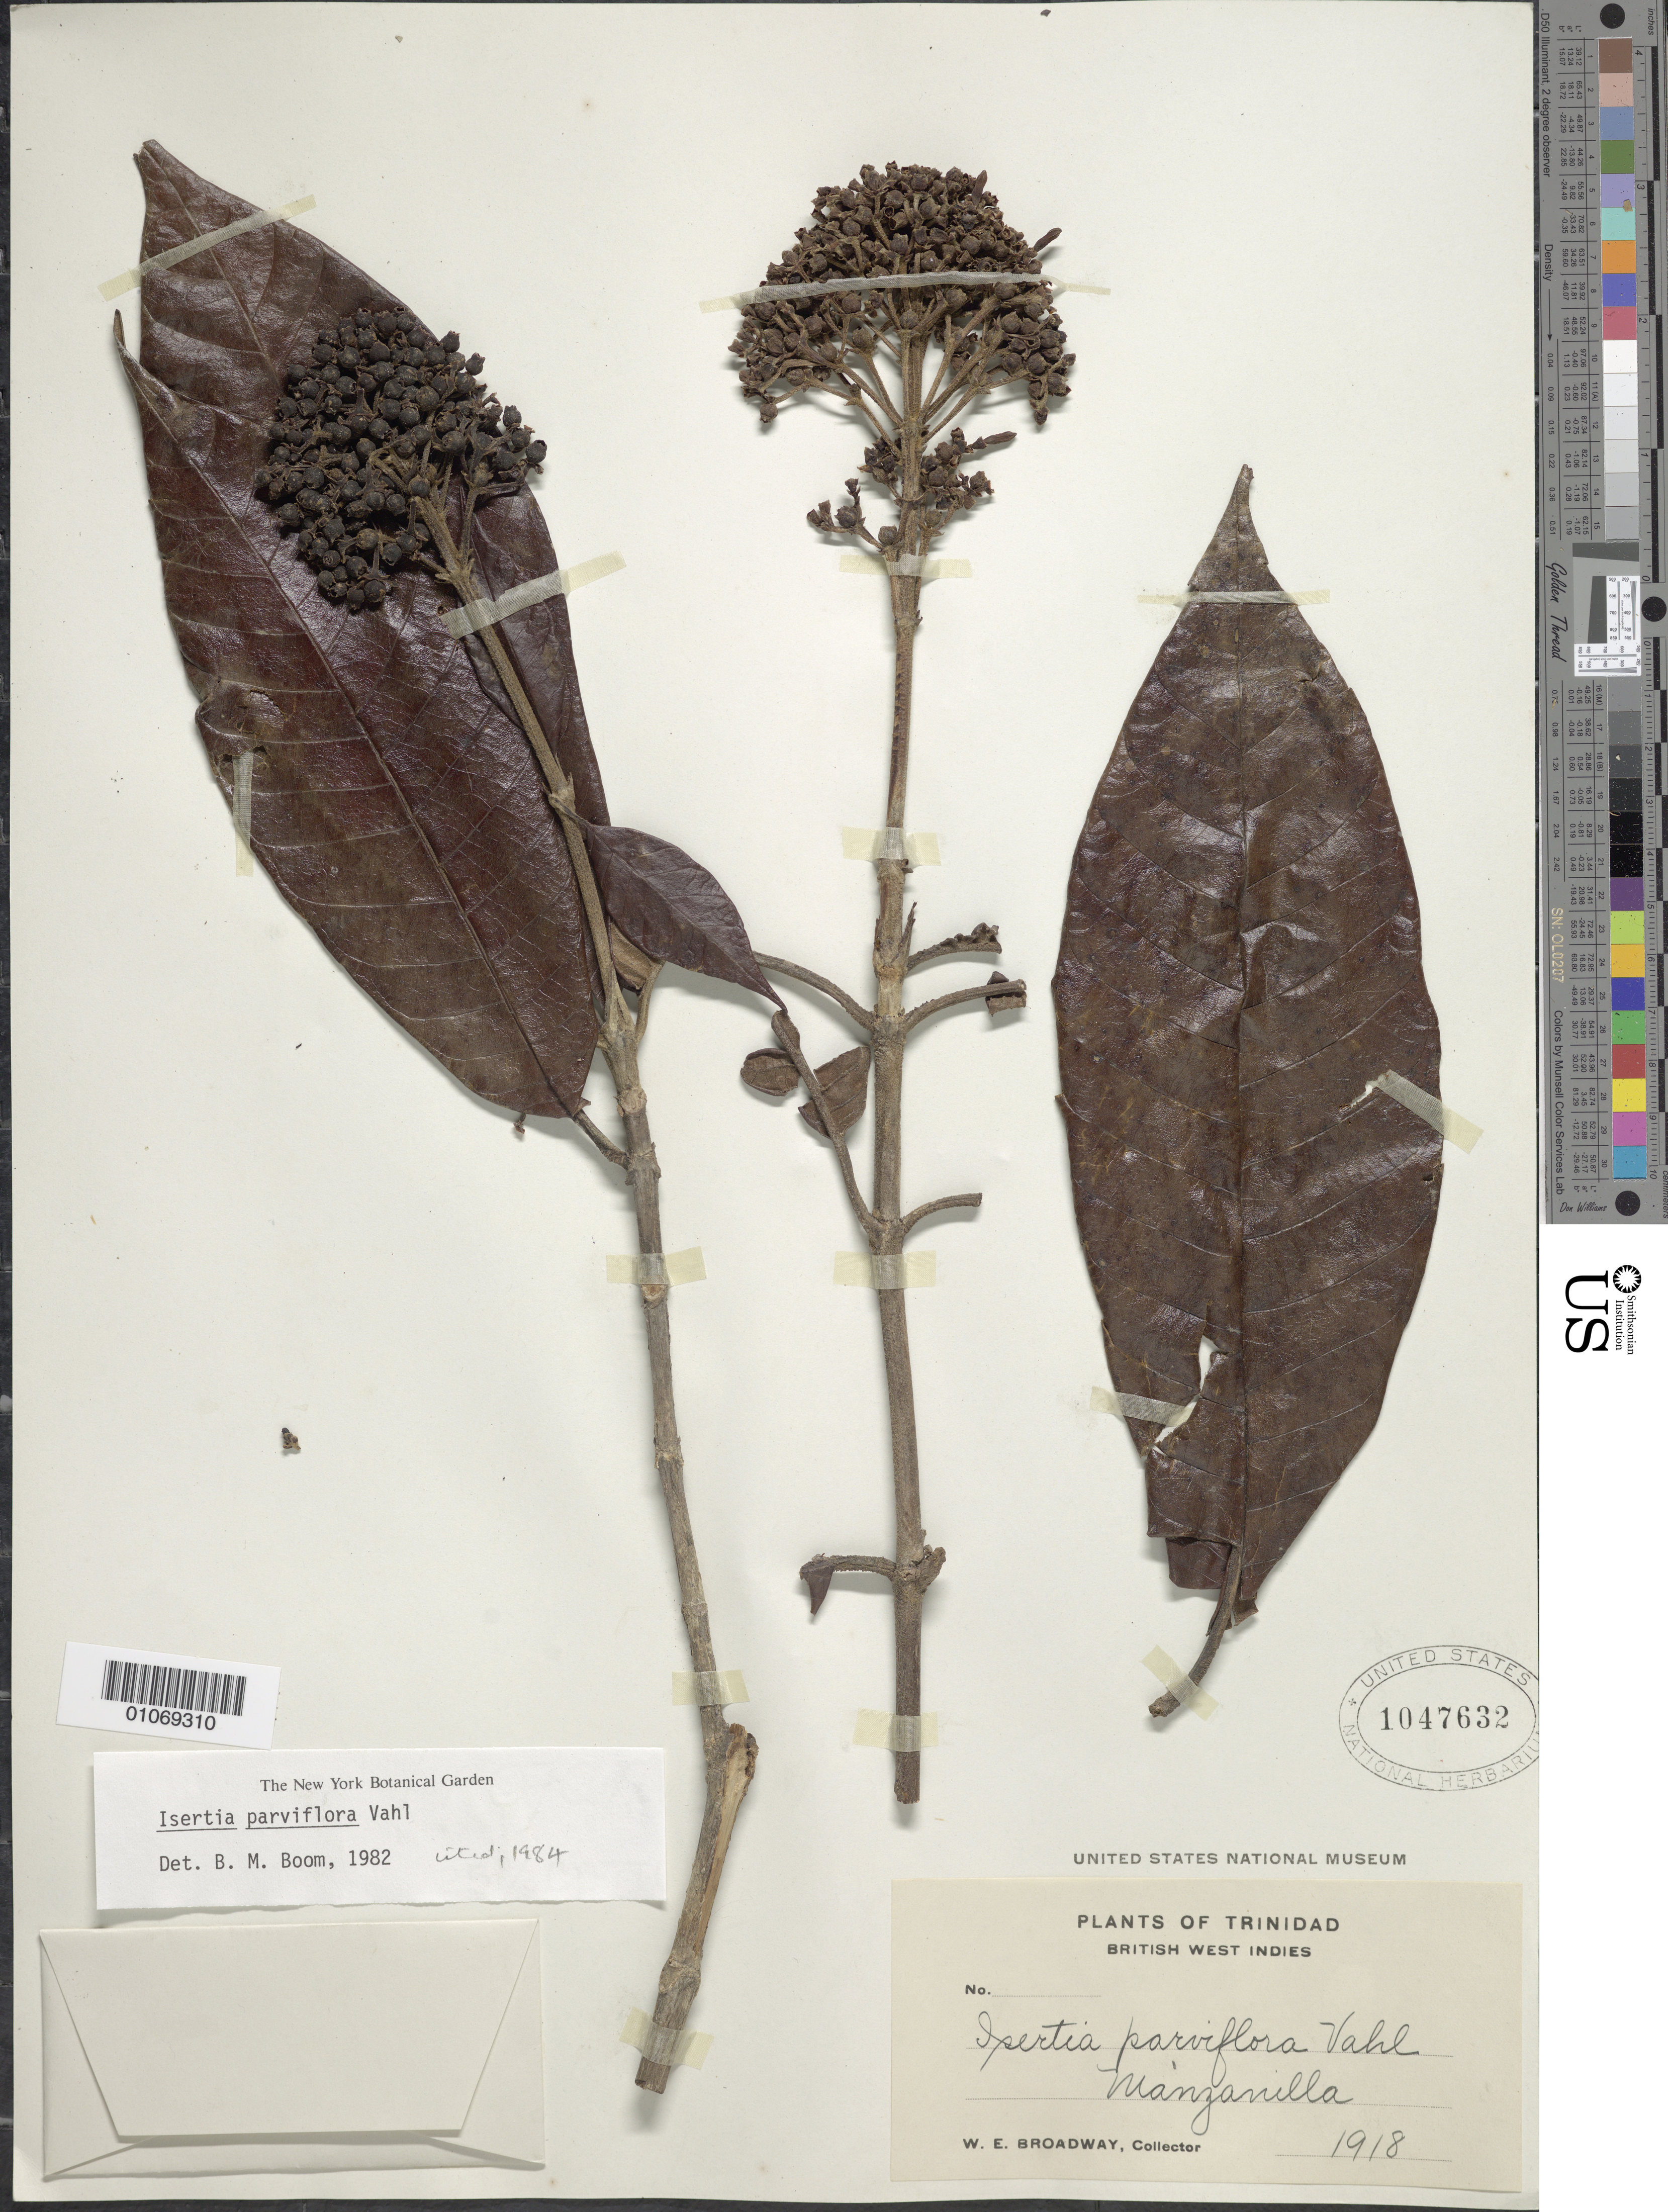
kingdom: Plantae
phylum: Tracheophyta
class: Magnoliopsida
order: Gentianales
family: Rubiaceae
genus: Isertia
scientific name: Isertia parviflora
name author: Vahl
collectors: W. E. Broadway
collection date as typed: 01 Jan 1918 to 31 Dec 1918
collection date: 1918-01-01/1918-12-31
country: Trinidad and Tobago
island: Trinidad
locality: Manzanilla.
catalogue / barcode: US 1047632